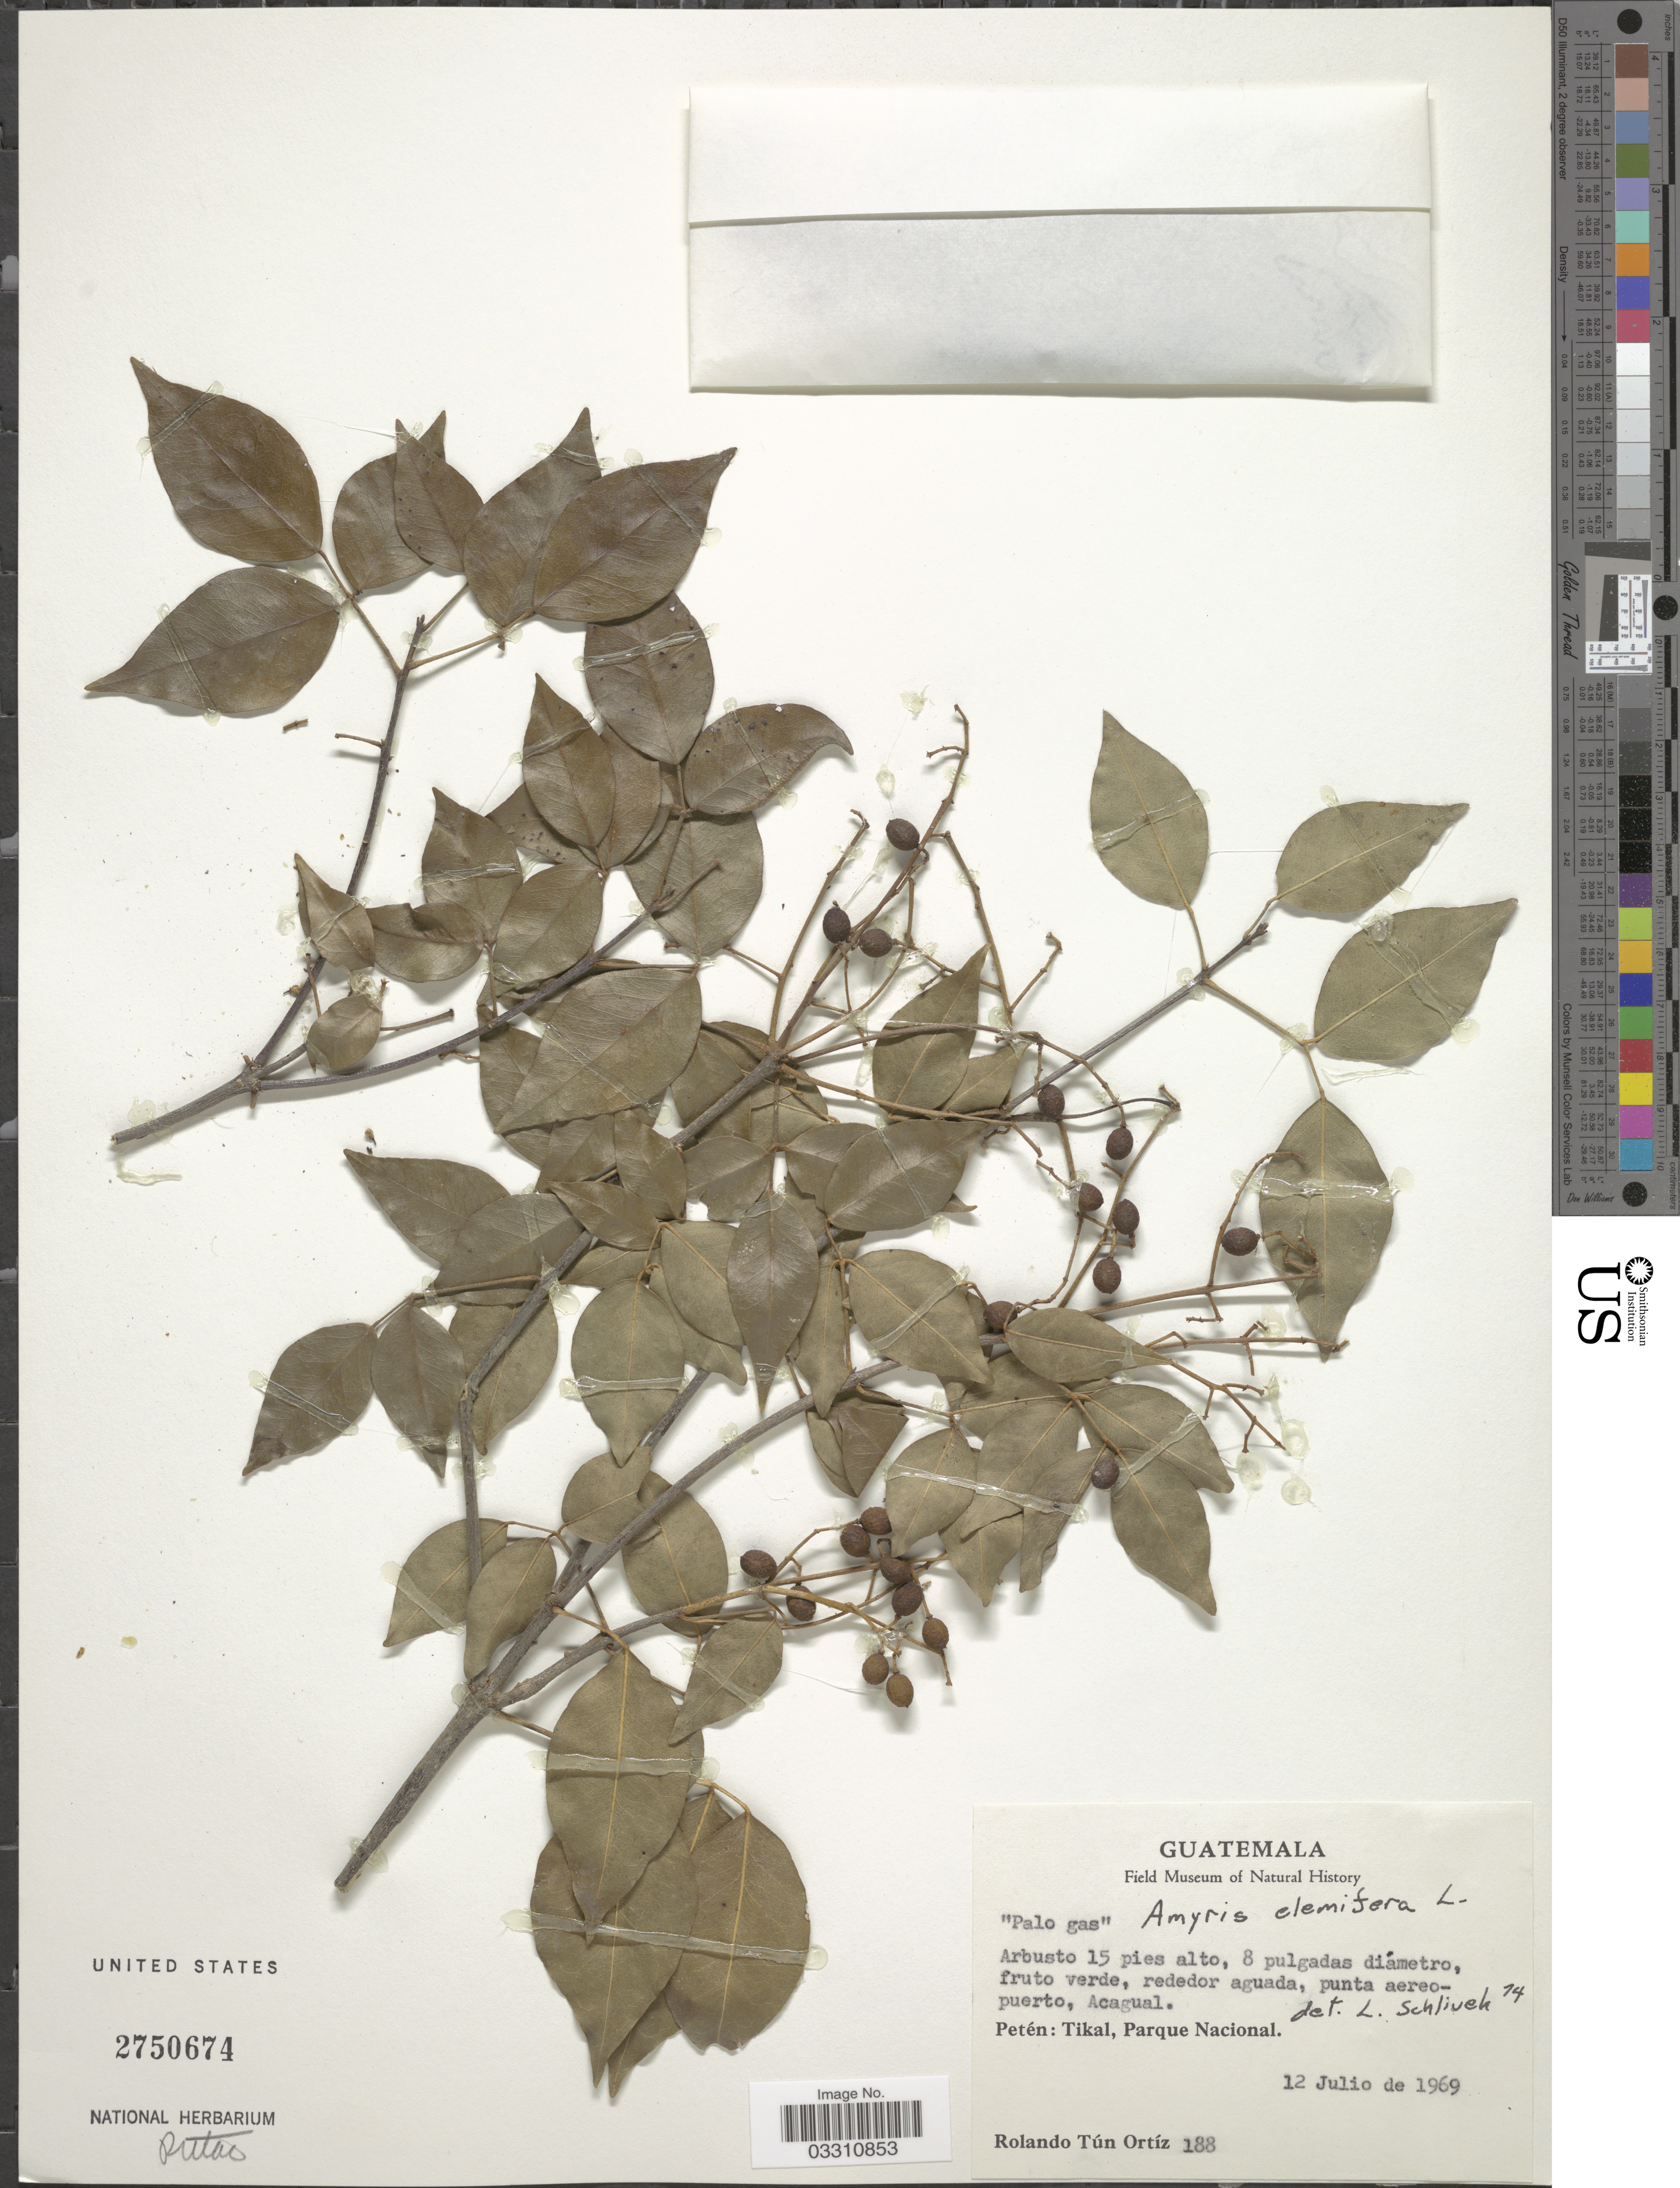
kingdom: Plantae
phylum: Tracheophyta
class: Magnoliopsida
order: Sapindales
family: Rutaceae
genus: Amyris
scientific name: Amyris elemifera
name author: L.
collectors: R. Tún Ortíz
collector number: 188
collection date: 1969-07-12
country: Guatemala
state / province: El Petén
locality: Acagual. Petén: Tikal, Parque Nacional.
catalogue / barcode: US 2750674